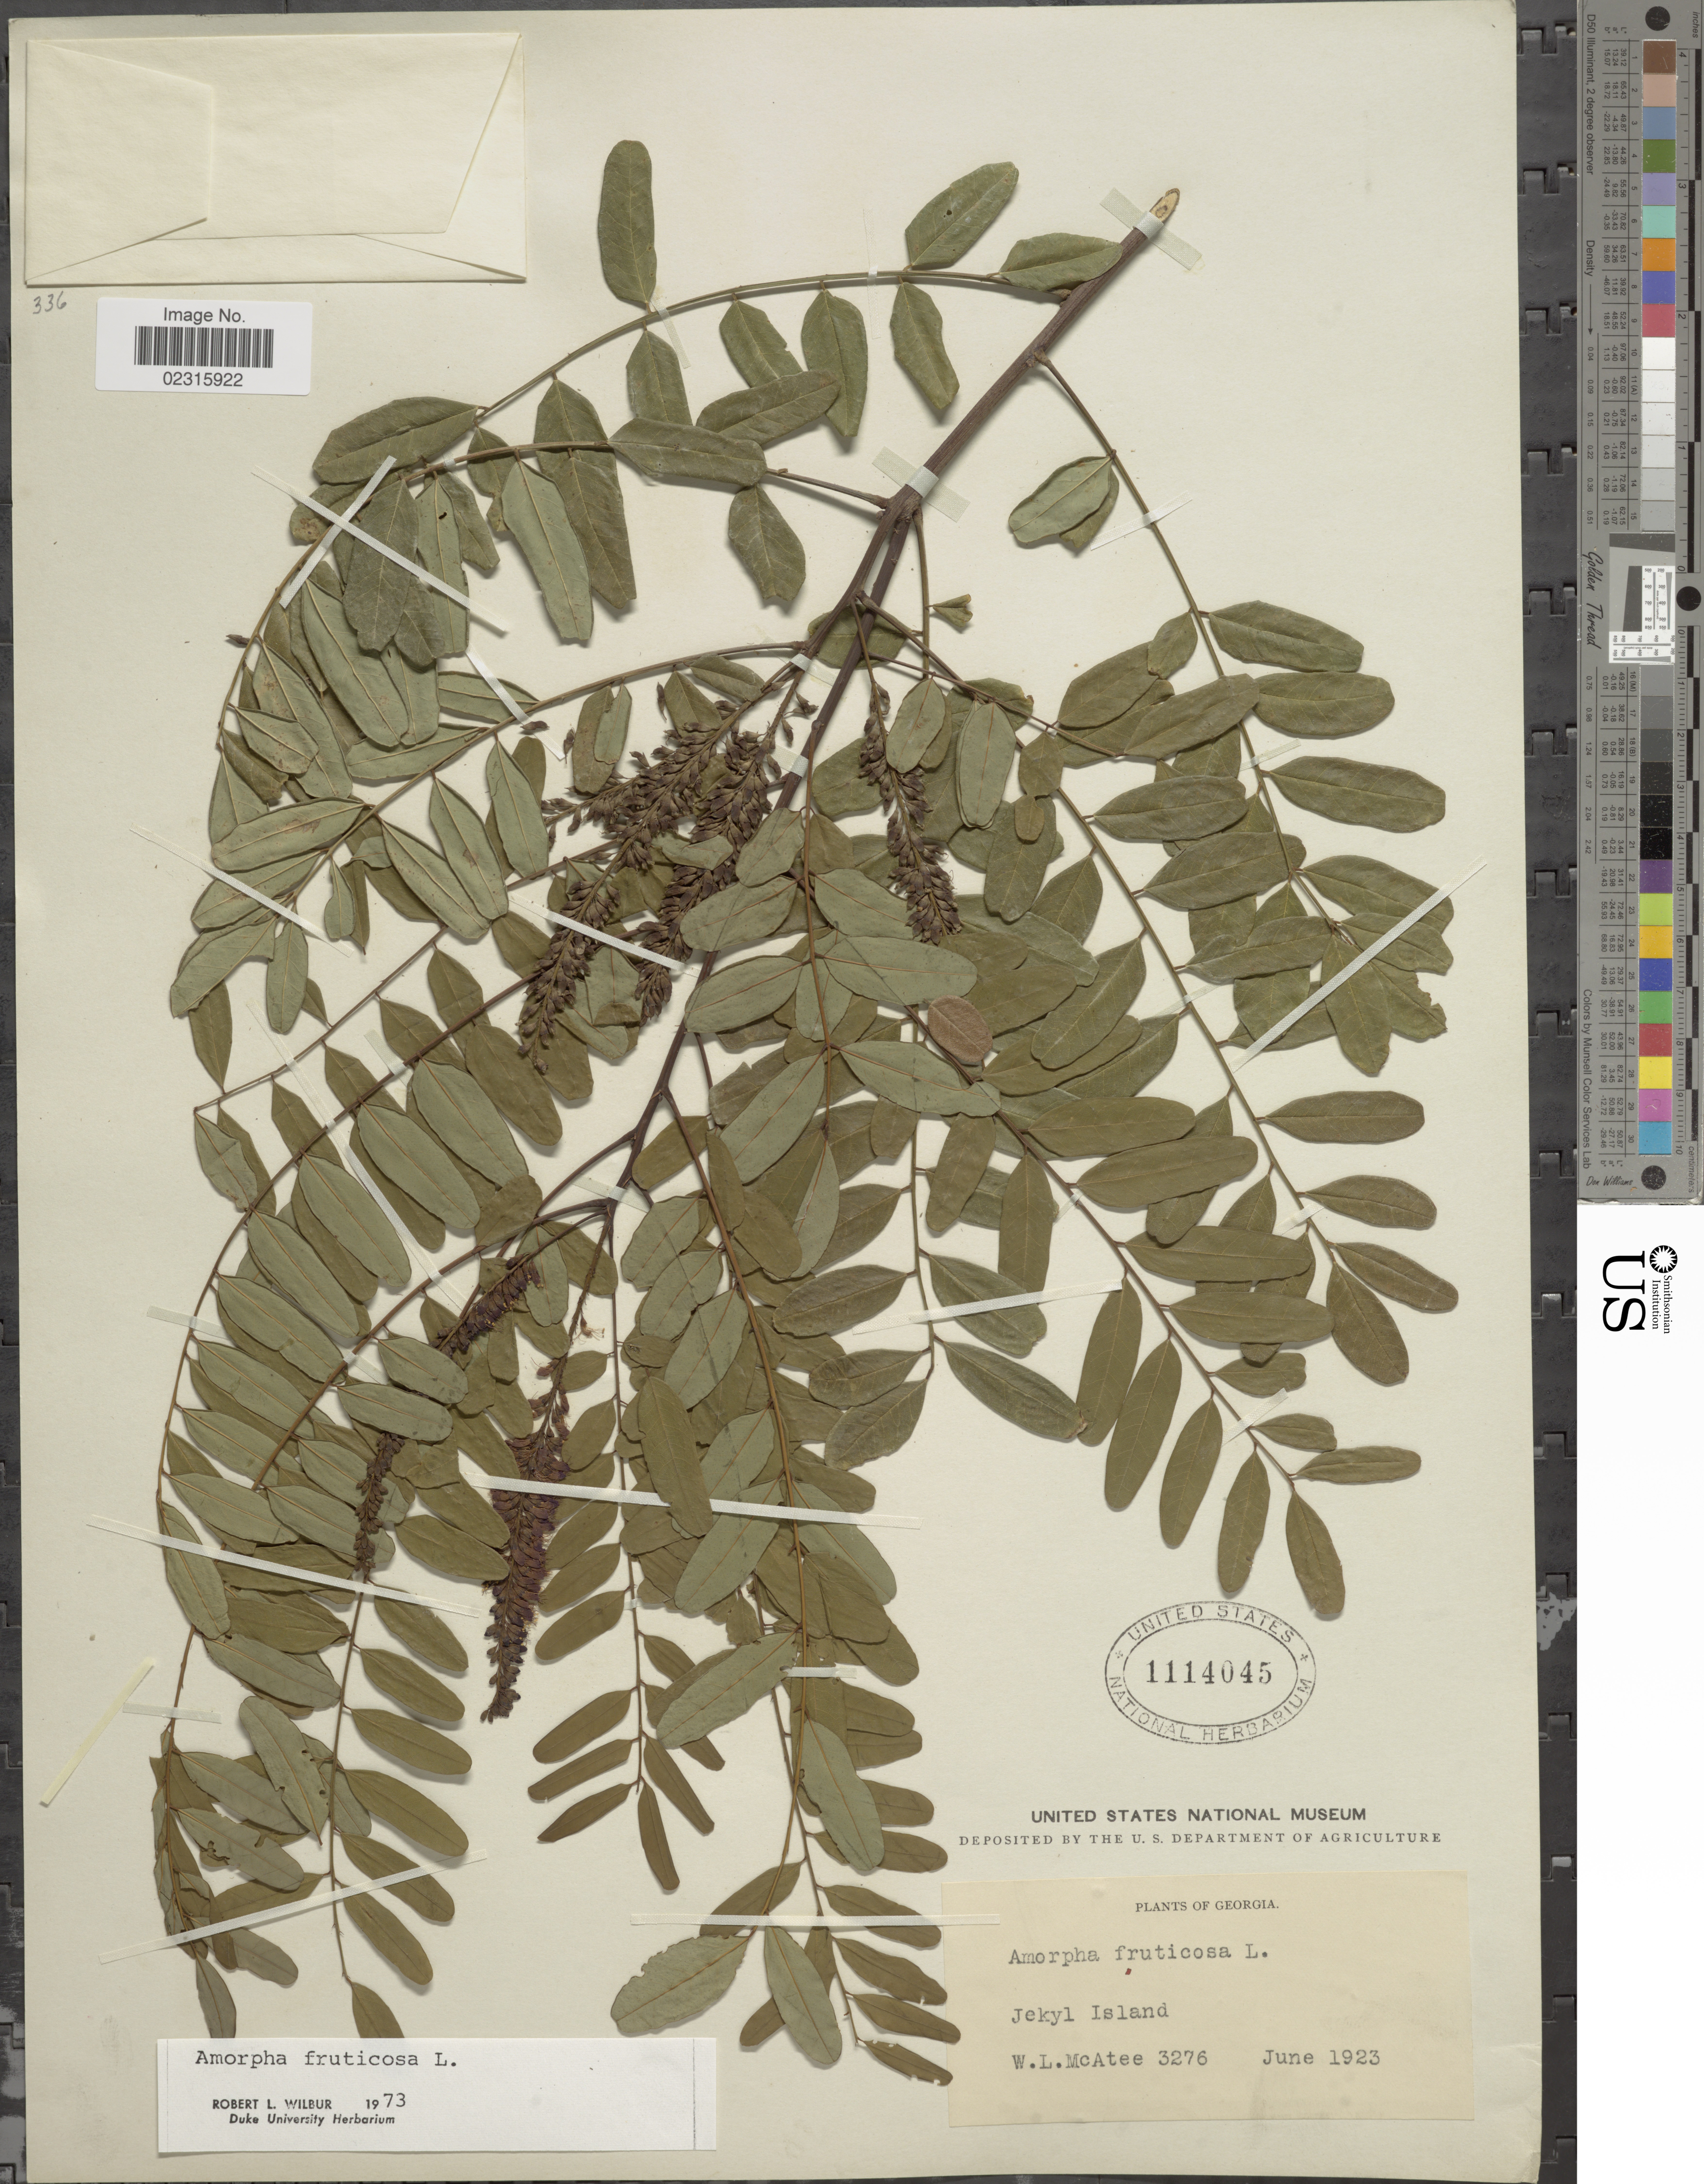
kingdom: Plantae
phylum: Tracheophyta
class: Magnoliopsida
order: Fabales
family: Fabaceae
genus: Amorpha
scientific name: Amorpha fruticosa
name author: L.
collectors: W. McAtee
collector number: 3276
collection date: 1923-06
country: United States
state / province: Georgia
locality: Jekyl Island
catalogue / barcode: US 1114045